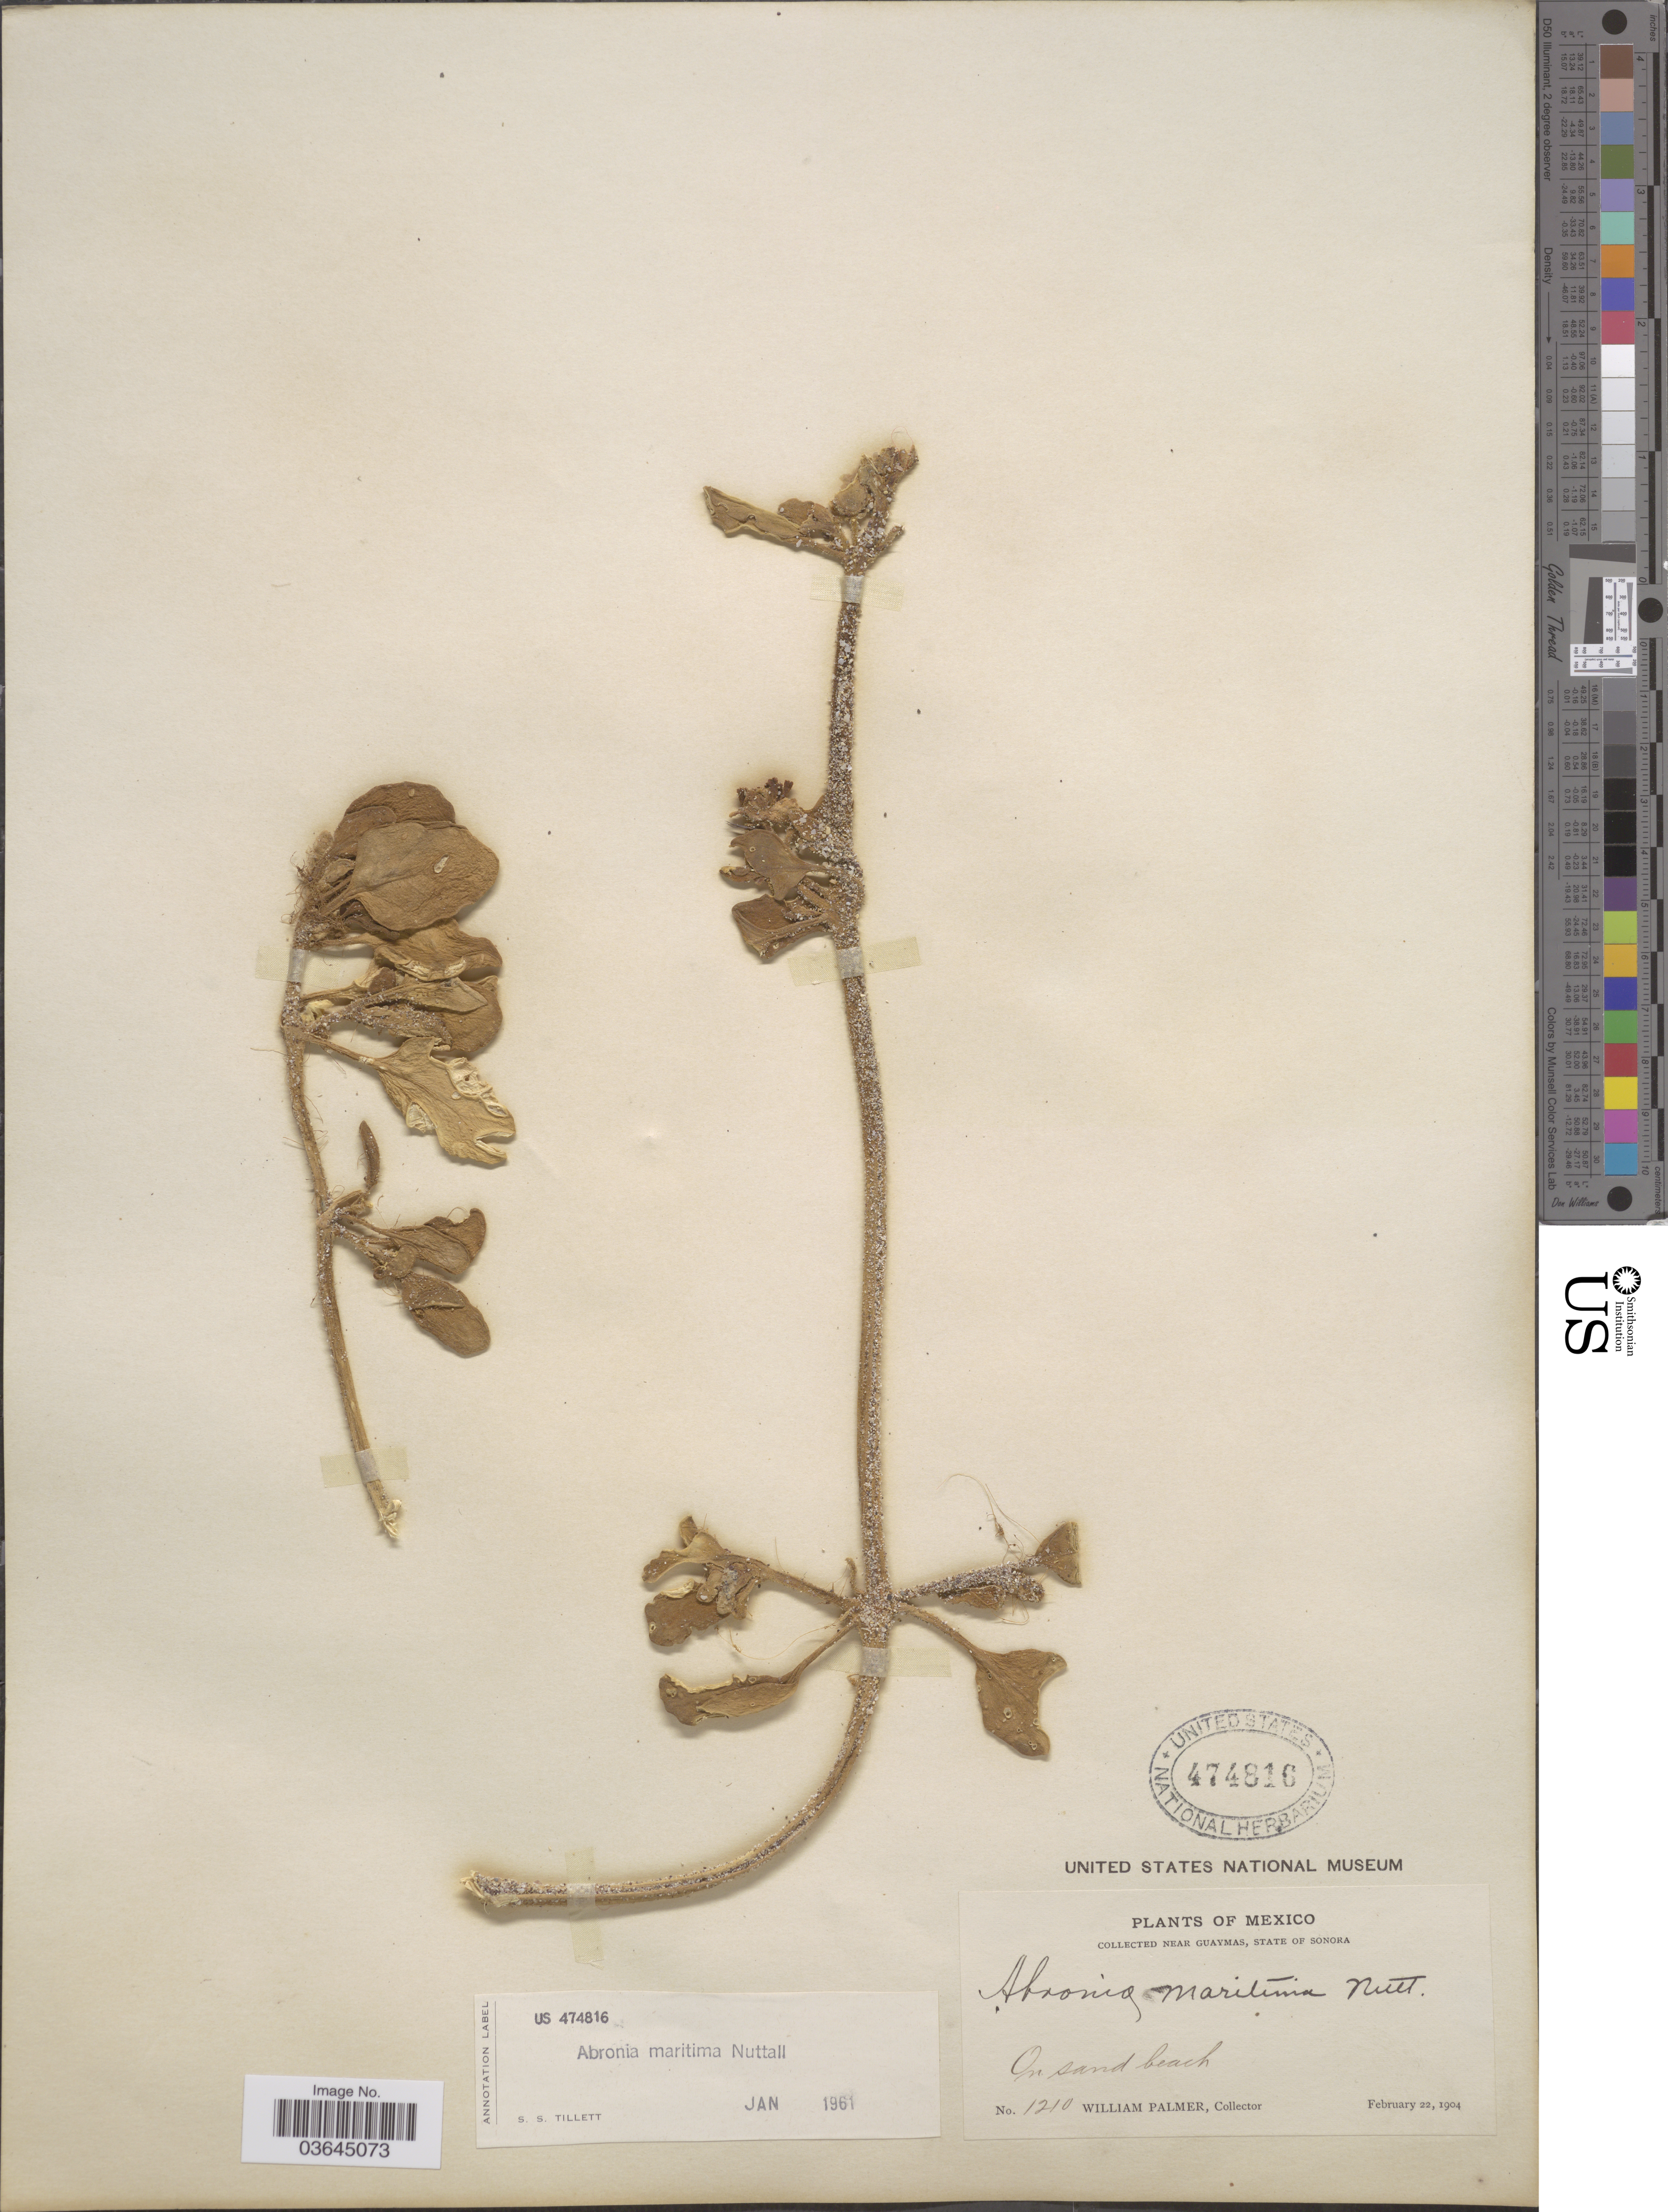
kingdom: Plantae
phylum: Tracheophyta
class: Magnoliopsida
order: Caryophyllales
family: Nyctaginaceae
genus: Abronia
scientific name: Abronia maritima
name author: Nutt. ex S. Watson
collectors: W. Palmer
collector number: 1210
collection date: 1904-02-22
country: Mexico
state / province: Sonora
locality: Near Guaymas.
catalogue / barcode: US 474816